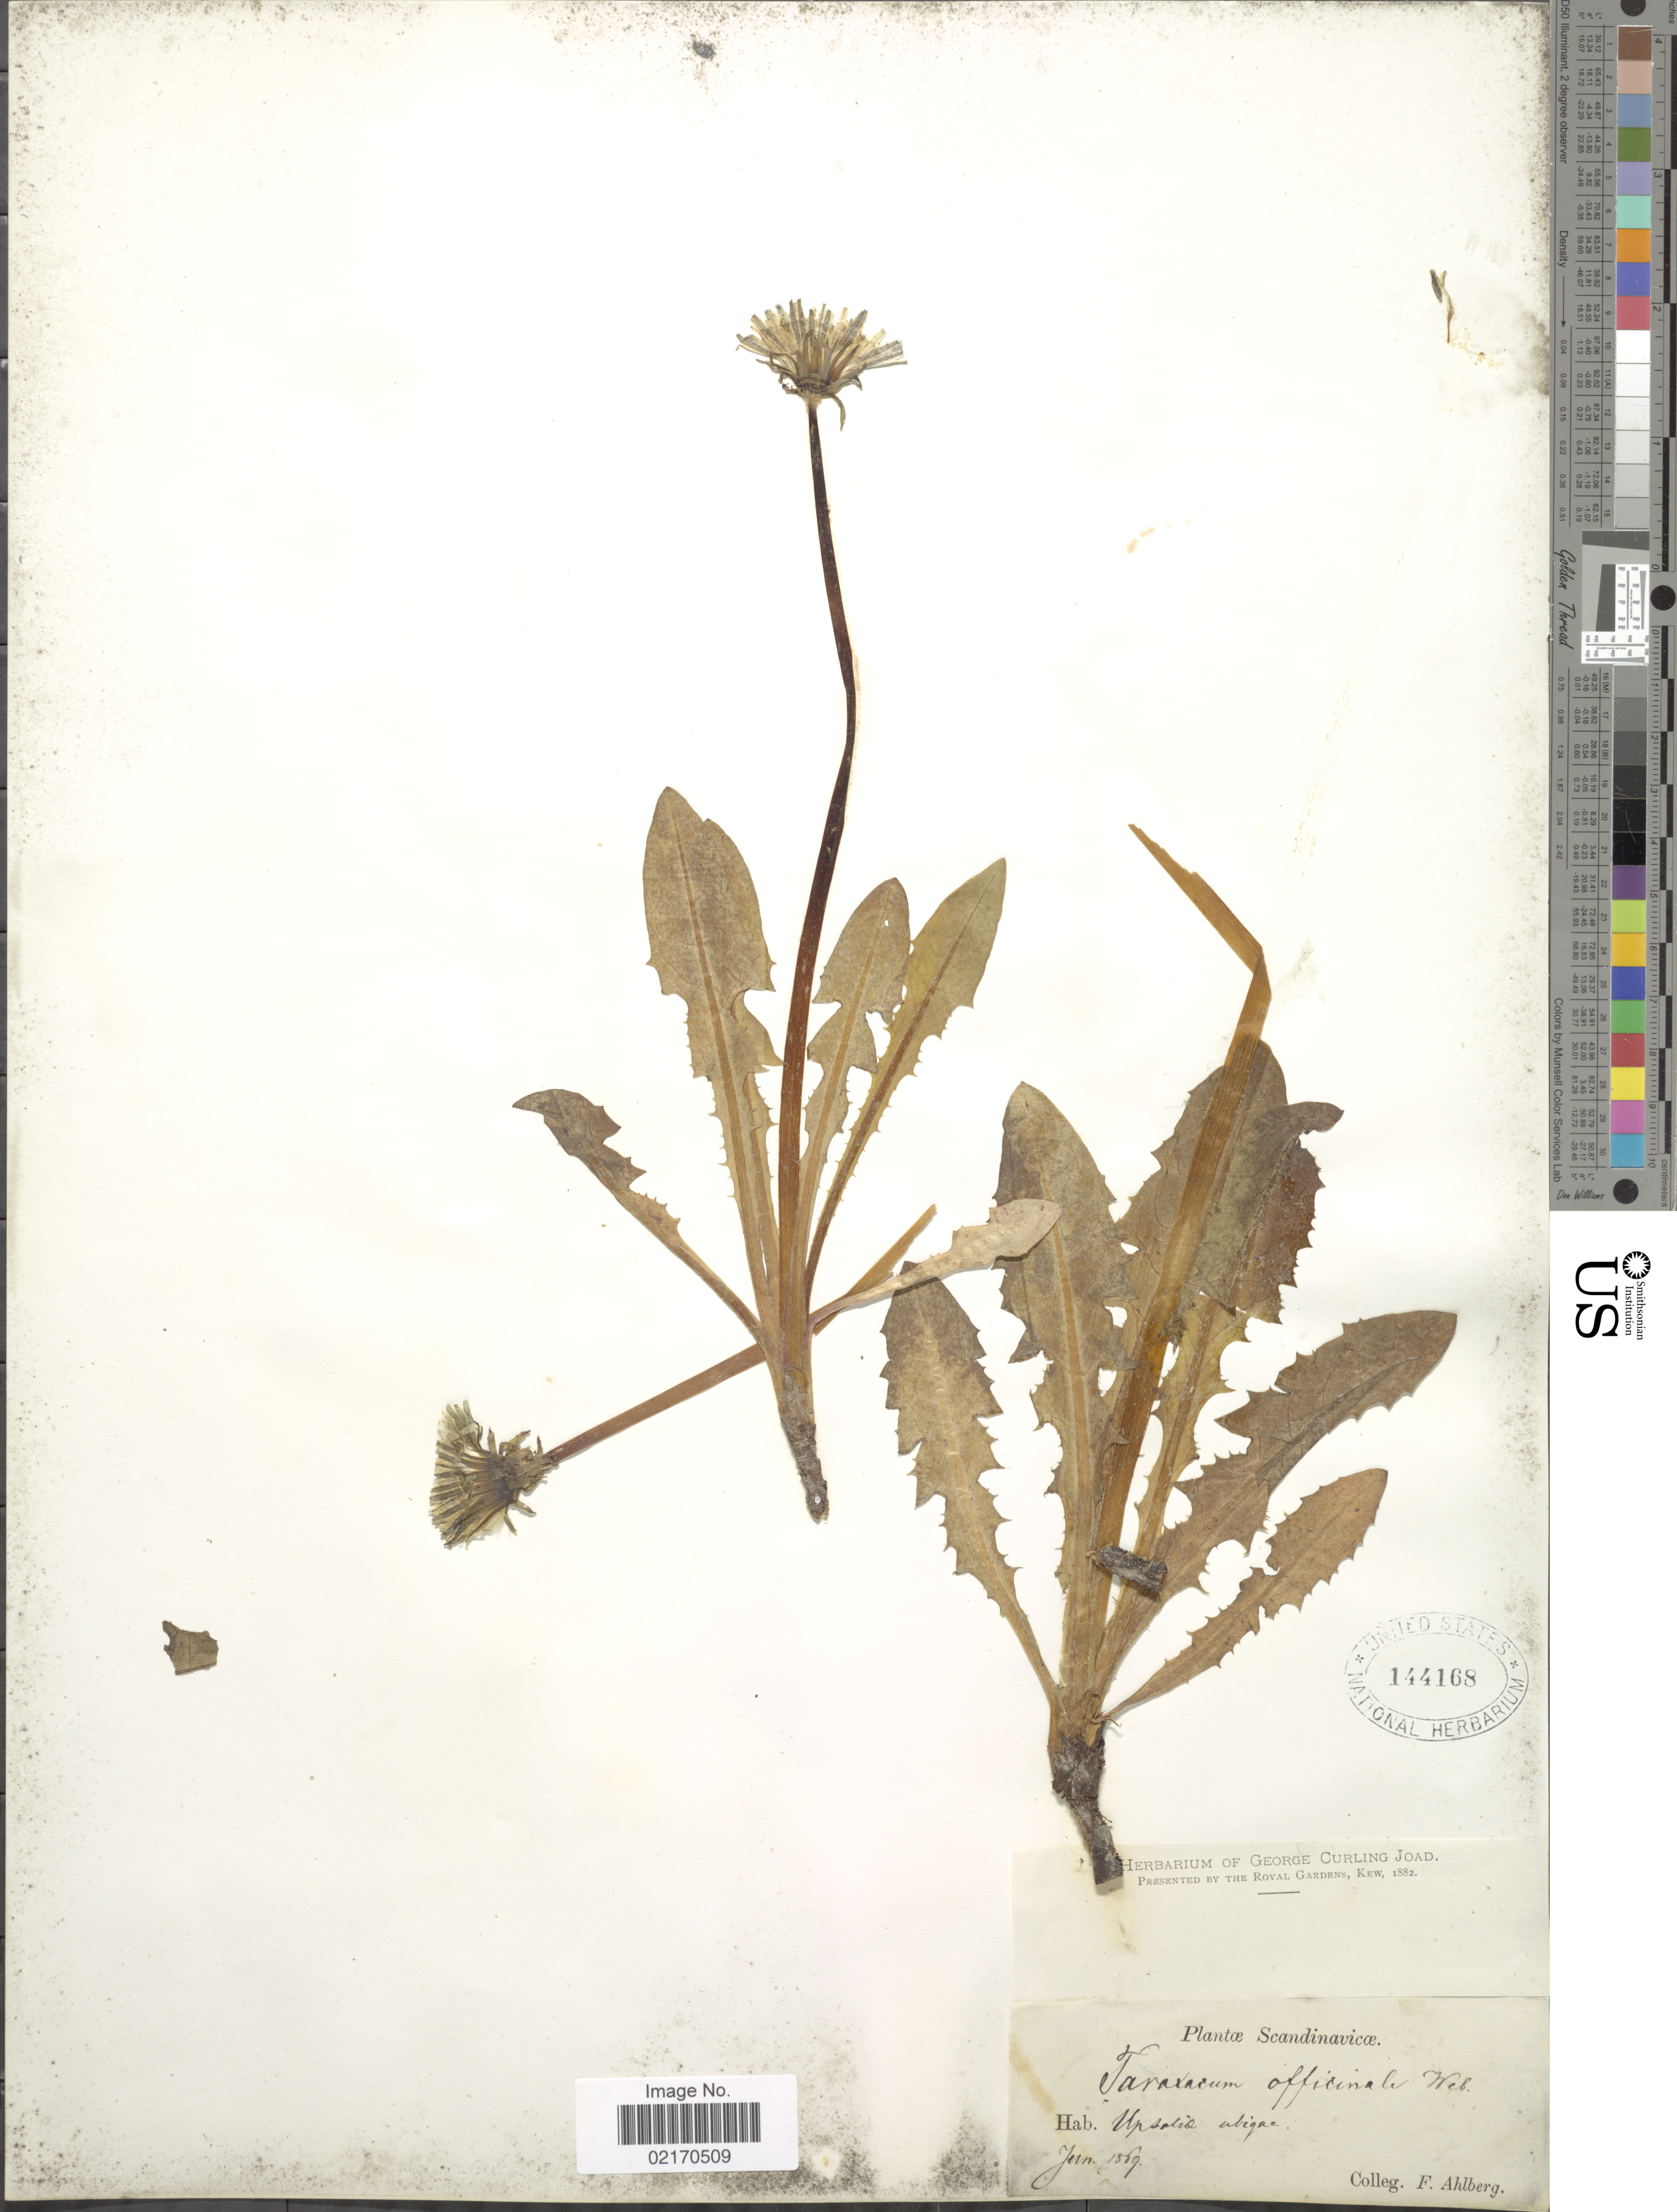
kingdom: Plantae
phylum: Tracheophyta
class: Magnoliopsida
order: Asterales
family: Asteraceae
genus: Taraxacum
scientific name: Taraxacum officinale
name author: G.H. Weber ex F.H. Wigg.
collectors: F. Ahlberg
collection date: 1869-06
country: Sweden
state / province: Uppsala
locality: Scandinavicae, Upsalia ubique [Scandinavia, Uppsala, everywhere]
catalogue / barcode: US 144168